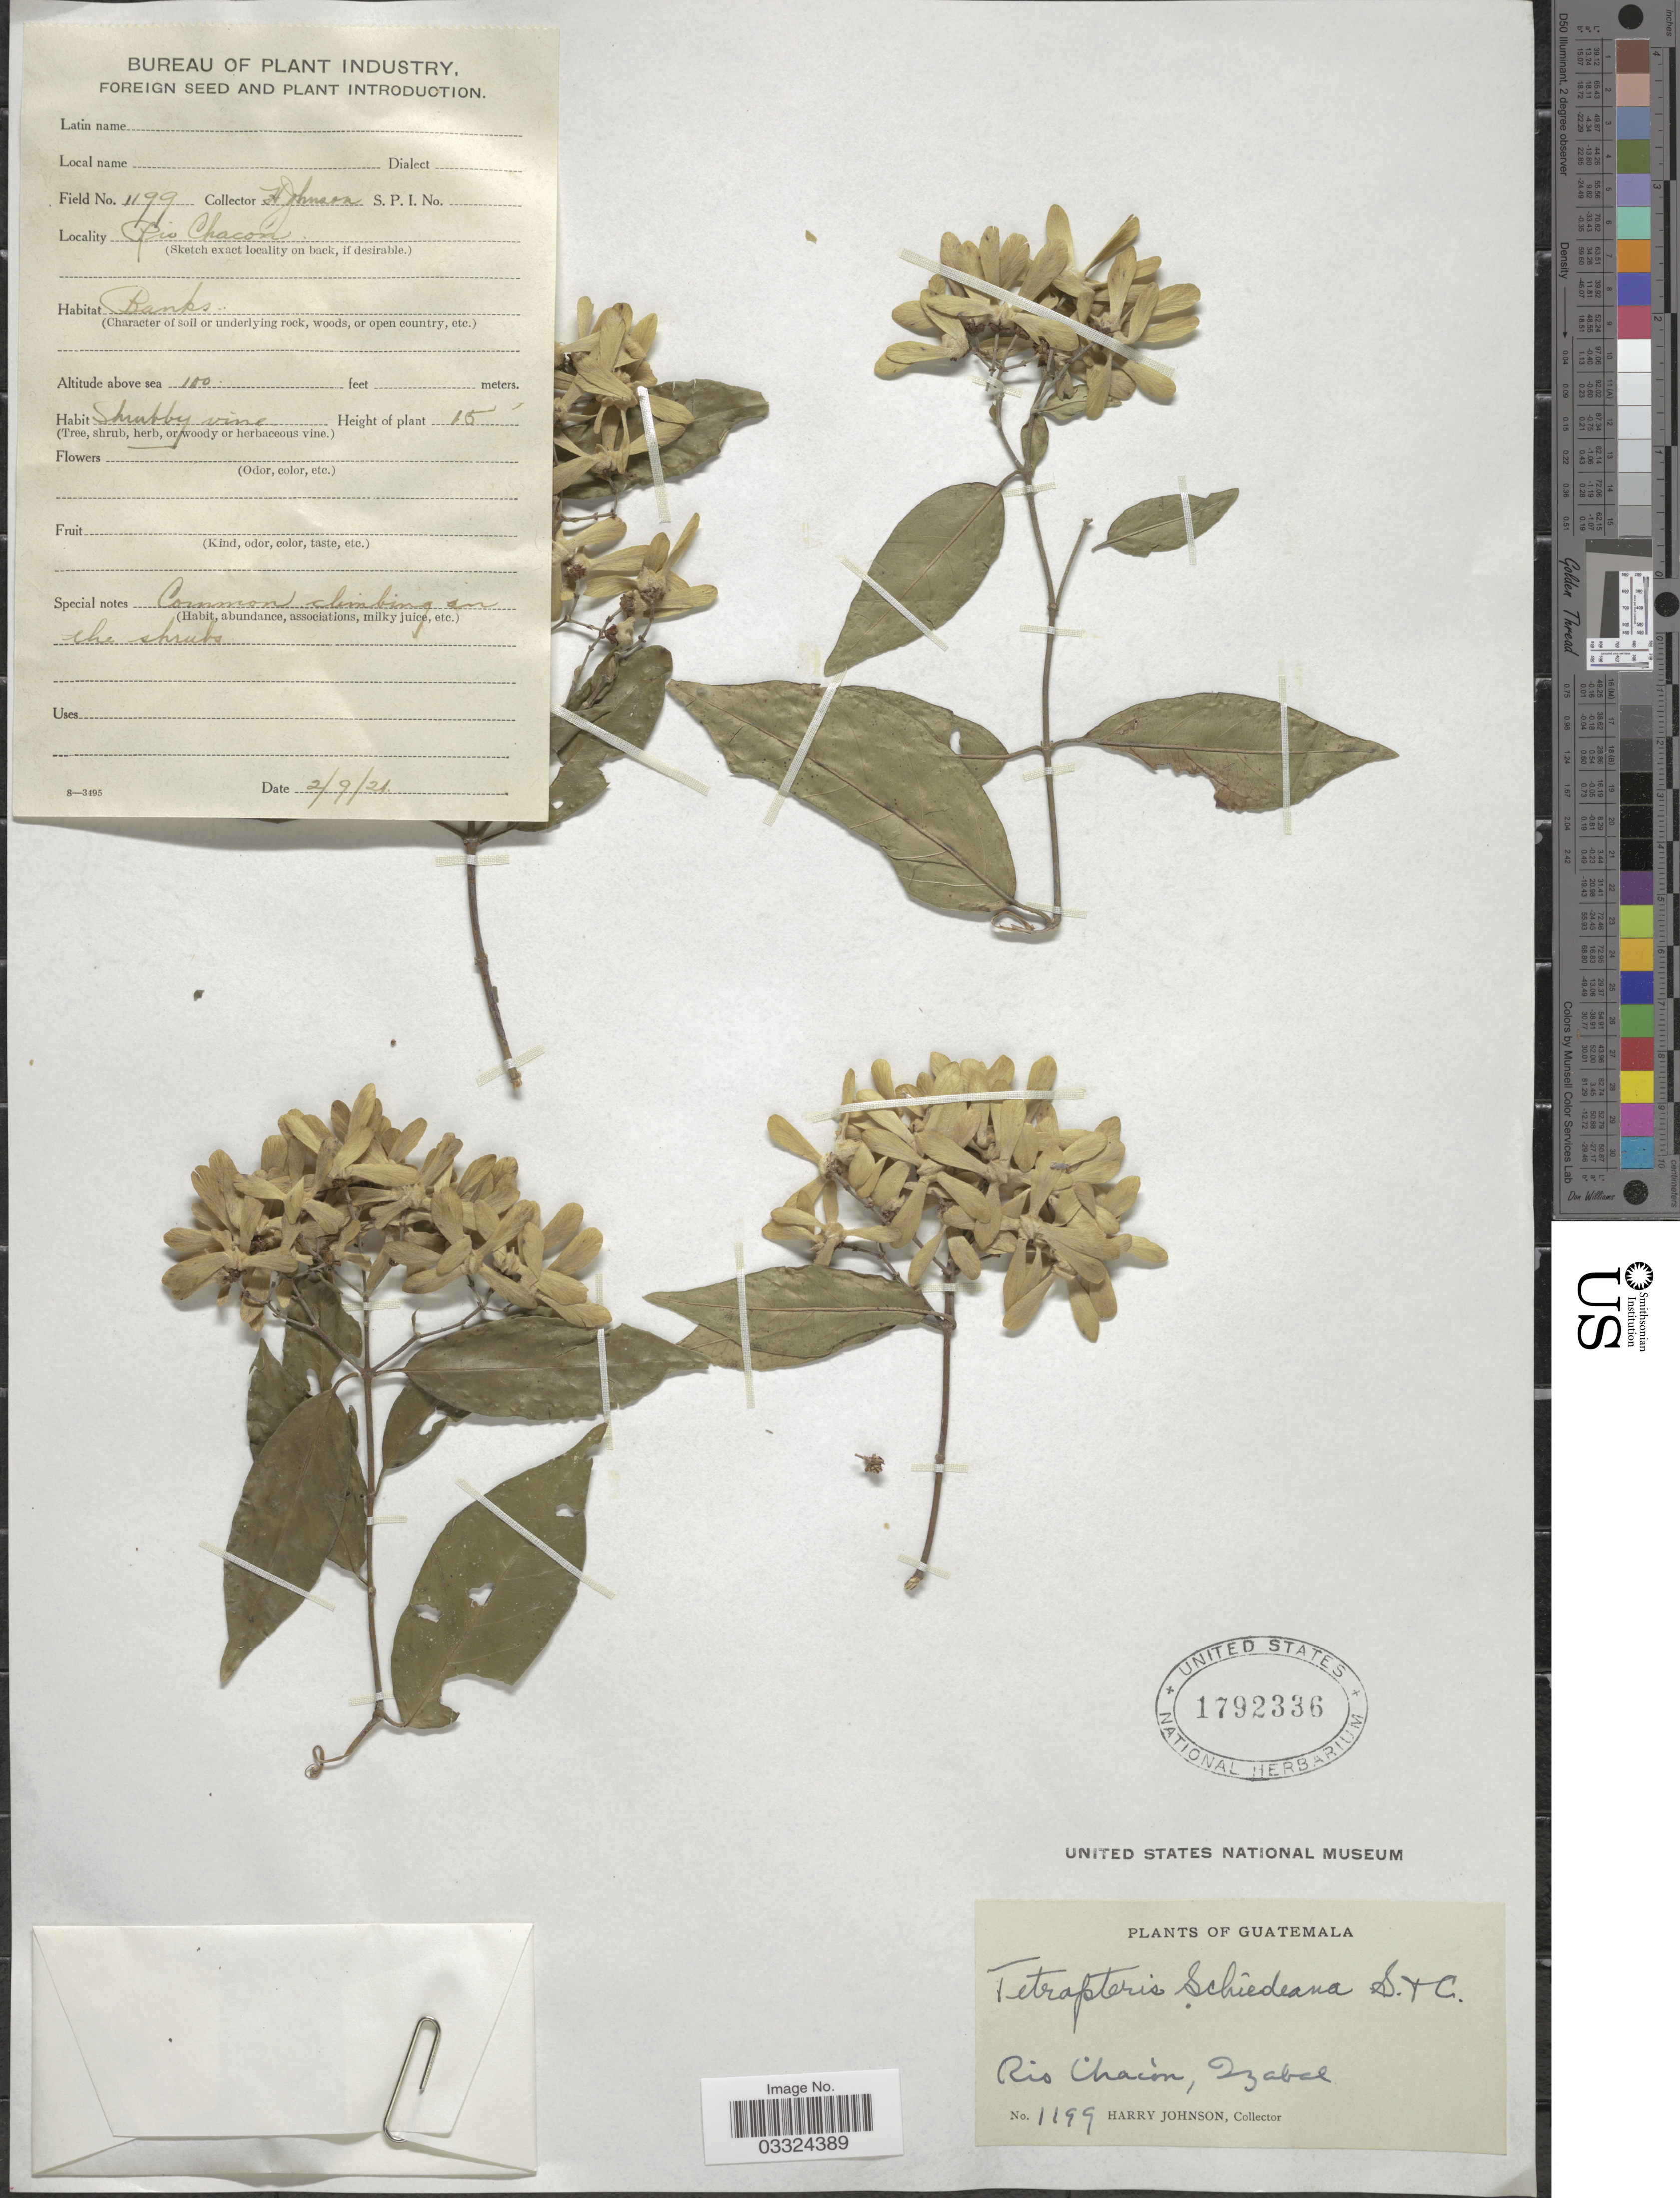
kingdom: Plantae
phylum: Tracheophyta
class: Magnoliopsida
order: Malpighiales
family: Malpighiaceae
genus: Tetrapterys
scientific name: Tetrapterys schiedeana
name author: Schltdl. & Cham.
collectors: H. Johnson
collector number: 1199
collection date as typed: Transcribed d/m/y: 2/9/21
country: Guatemala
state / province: Izabal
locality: Rio Chacón.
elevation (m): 30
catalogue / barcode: US 1792336